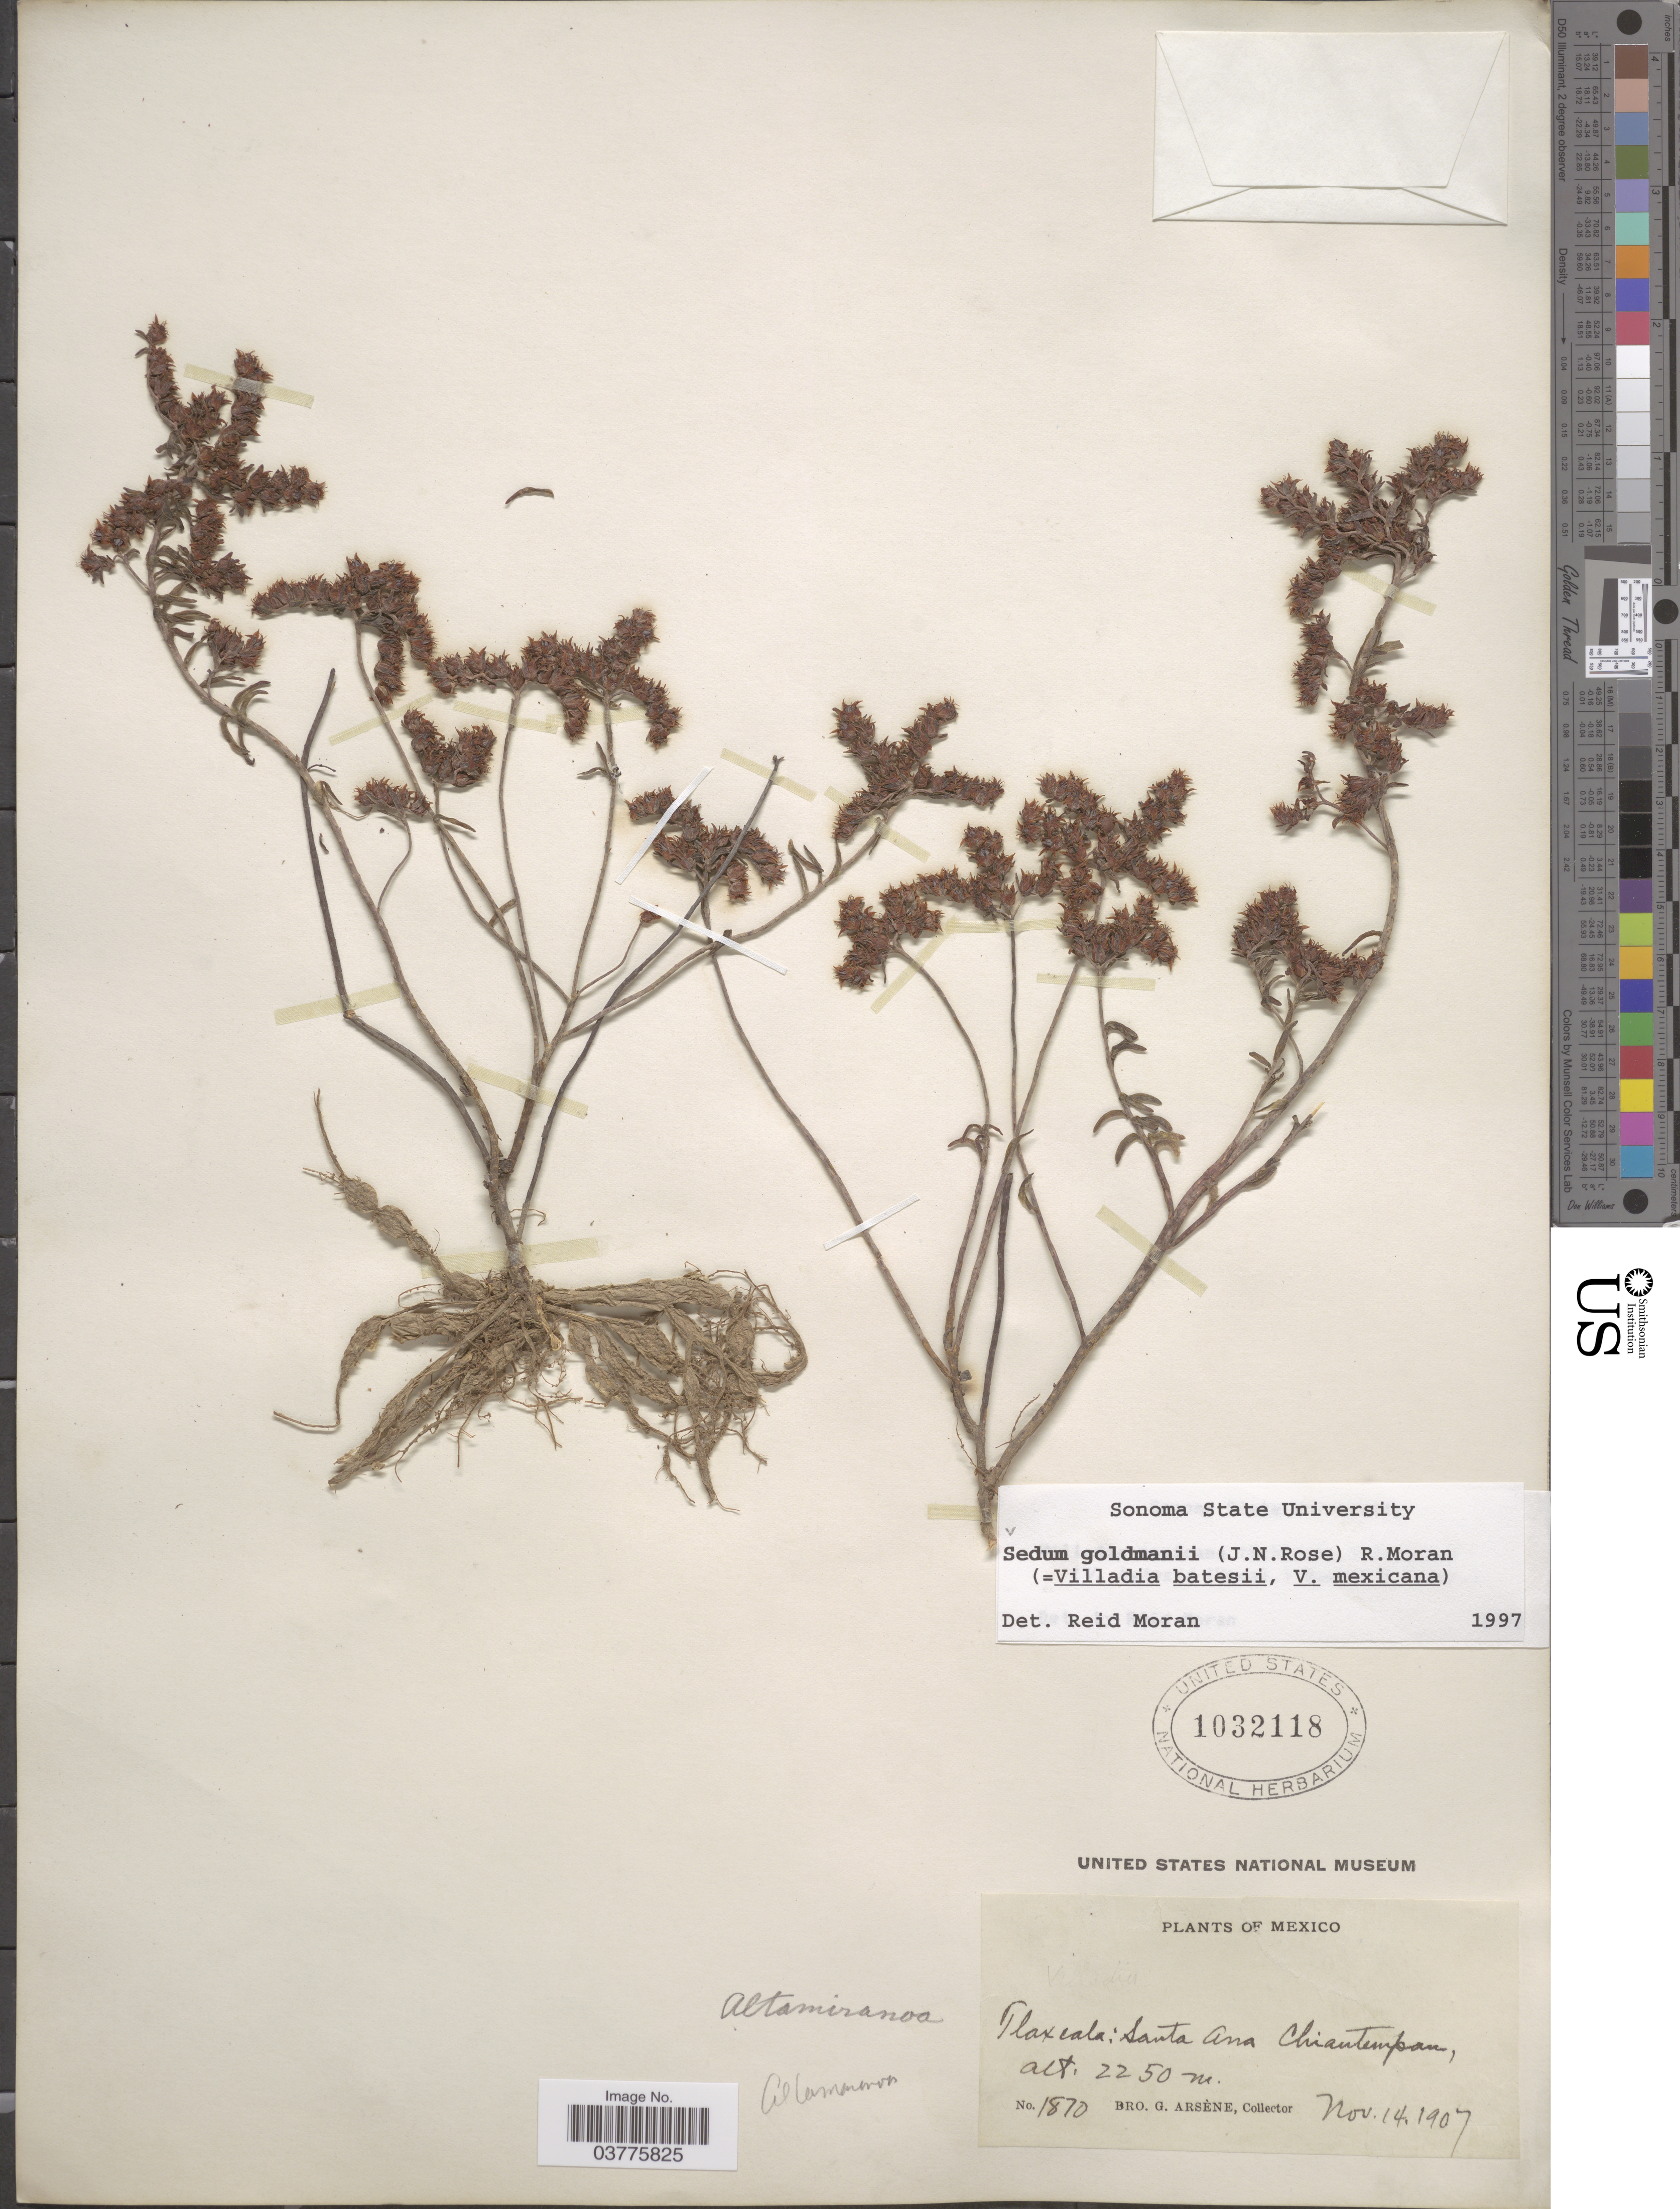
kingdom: Plantae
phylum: Tracheophyta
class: Magnoliopsida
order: Saxifragales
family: Crassulaceae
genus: Sedum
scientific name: Sedum goldmanii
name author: (Rose) Moran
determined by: Moran, R. V.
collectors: Bro. G. Arsène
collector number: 1870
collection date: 1907-11-14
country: Mexico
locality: Tlaxcala: Santa Ana Chiantempan.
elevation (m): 2250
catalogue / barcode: US 1032118